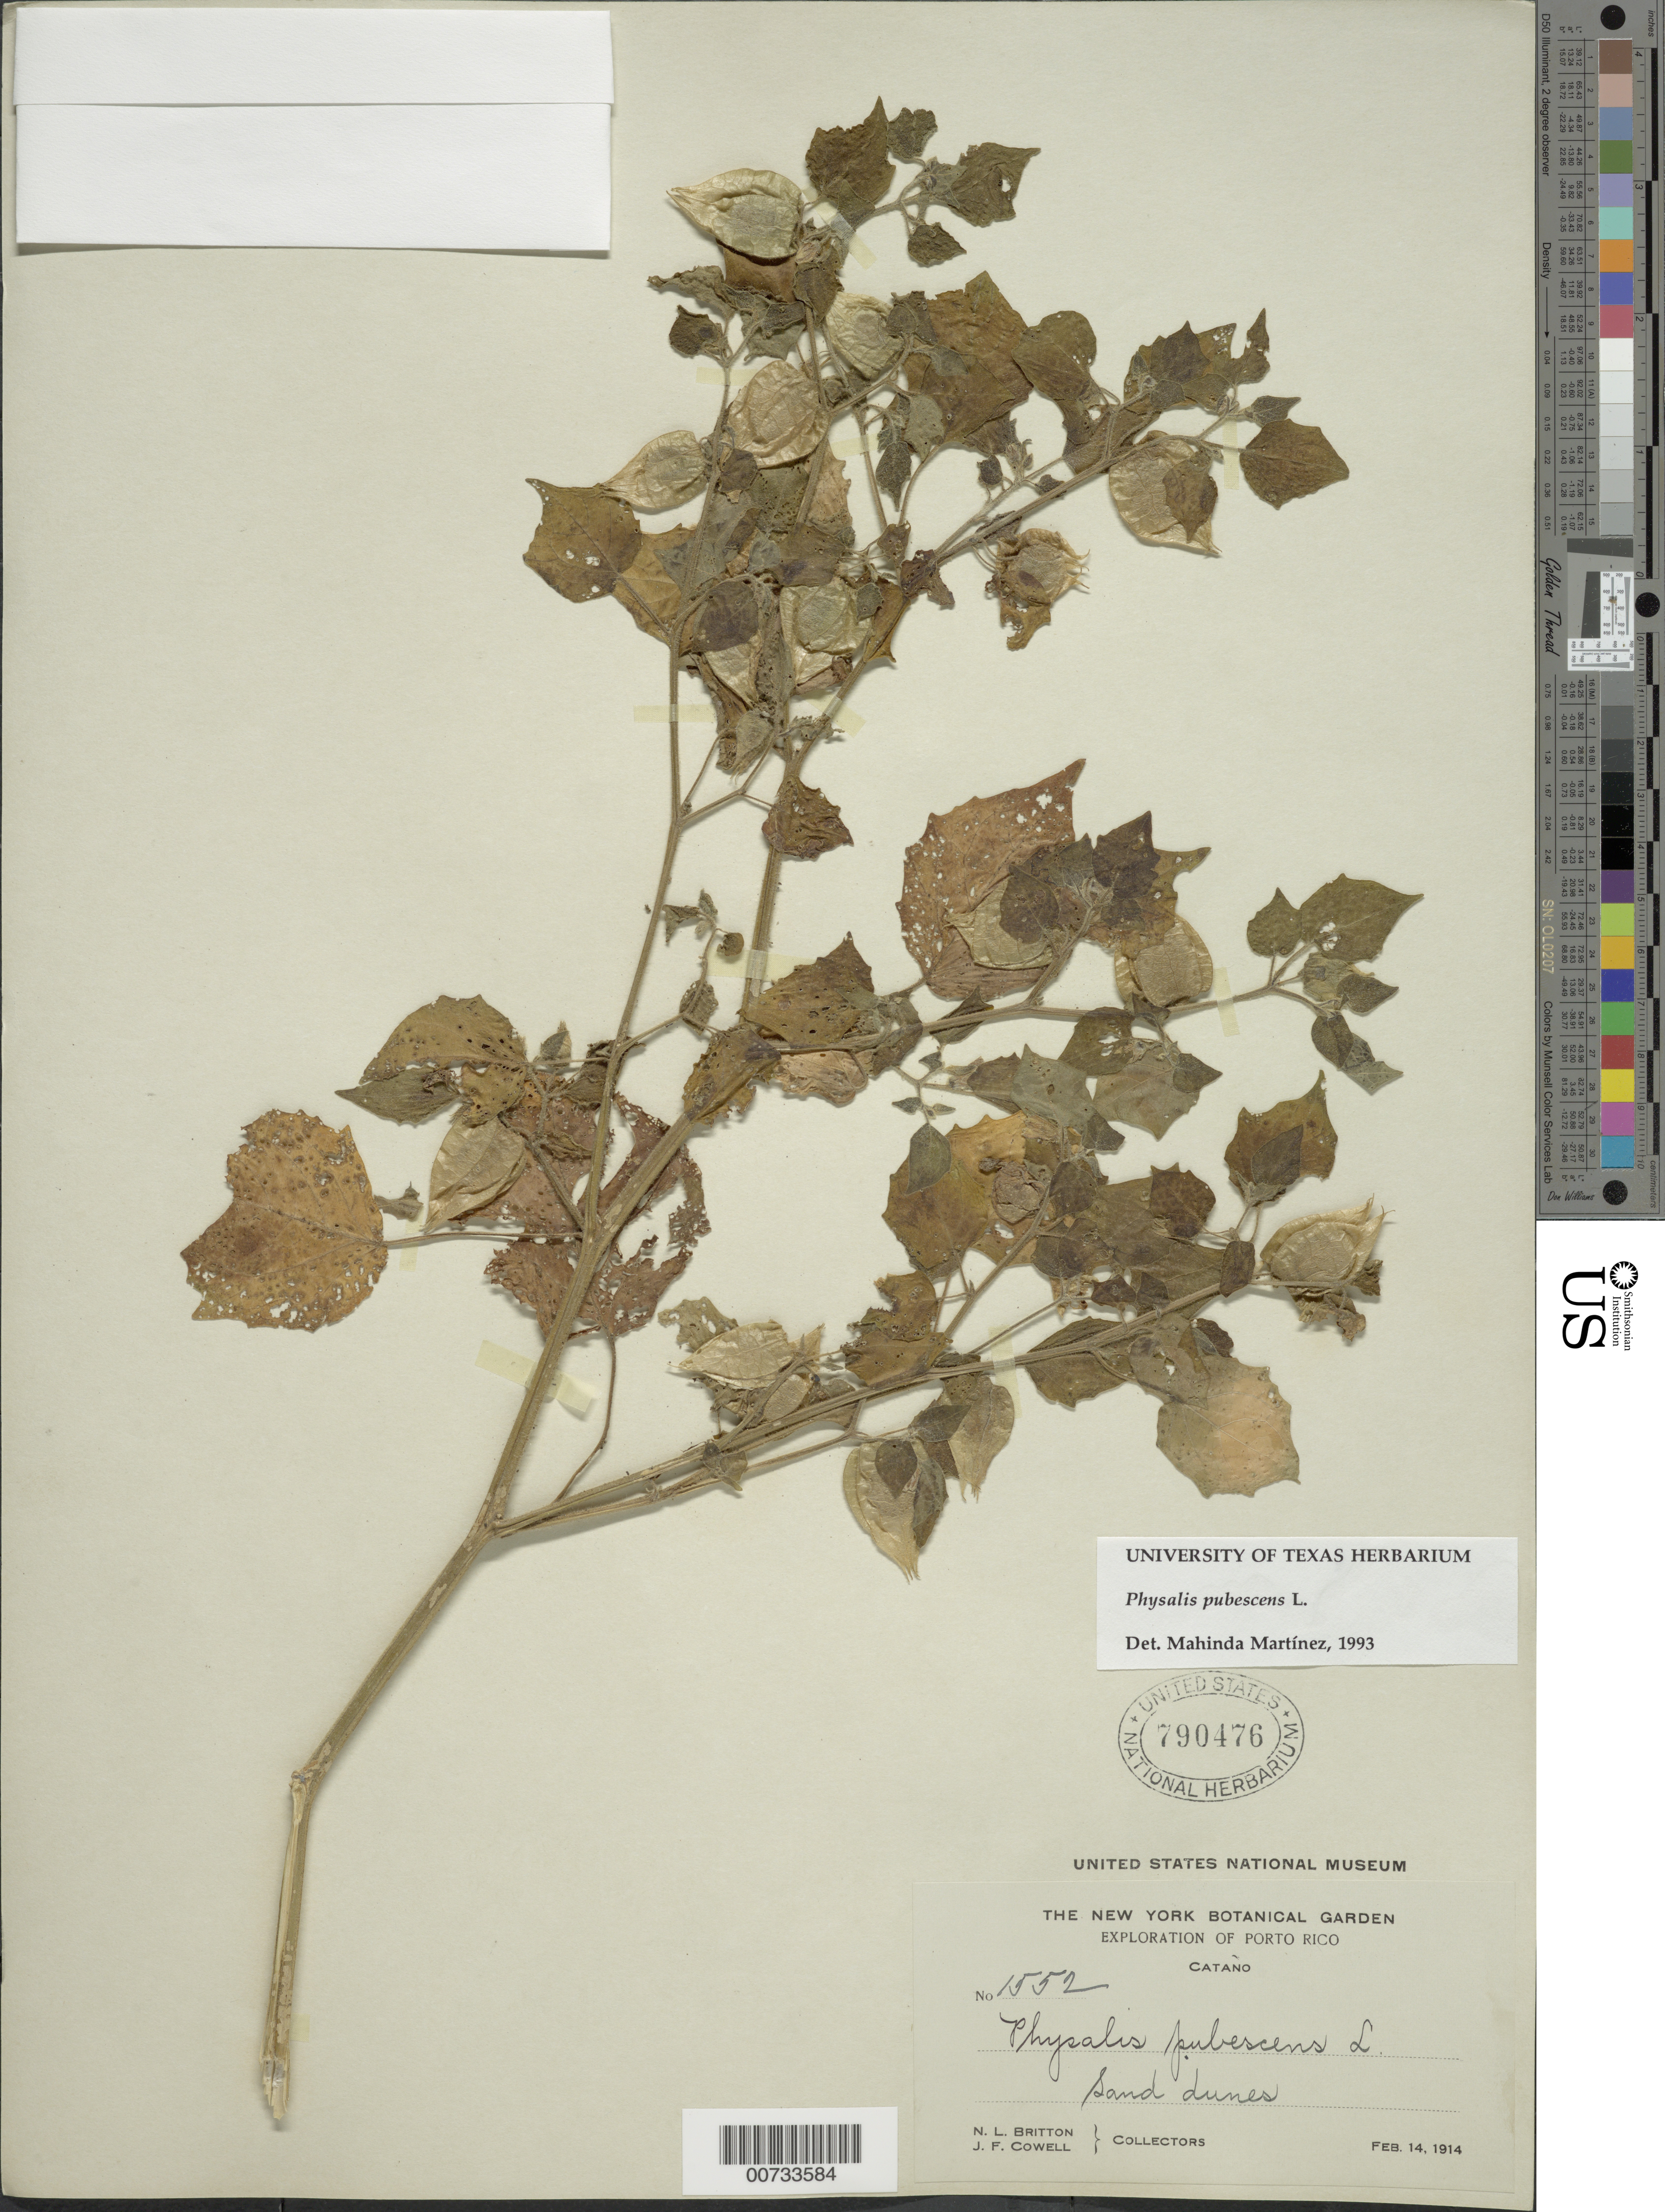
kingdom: Plantae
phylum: Tracheophyta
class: Magnoliopsida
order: Solanales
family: Solanaceae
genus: Physalis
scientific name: Physalis pubescens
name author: L.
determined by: Martinez, M.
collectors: N. Britton & J. F. Cowell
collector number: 1552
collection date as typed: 14 Feb 1914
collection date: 1914-02-14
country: Puerto Rico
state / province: Cataño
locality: Cataño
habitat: Sand dunes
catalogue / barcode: US 790476